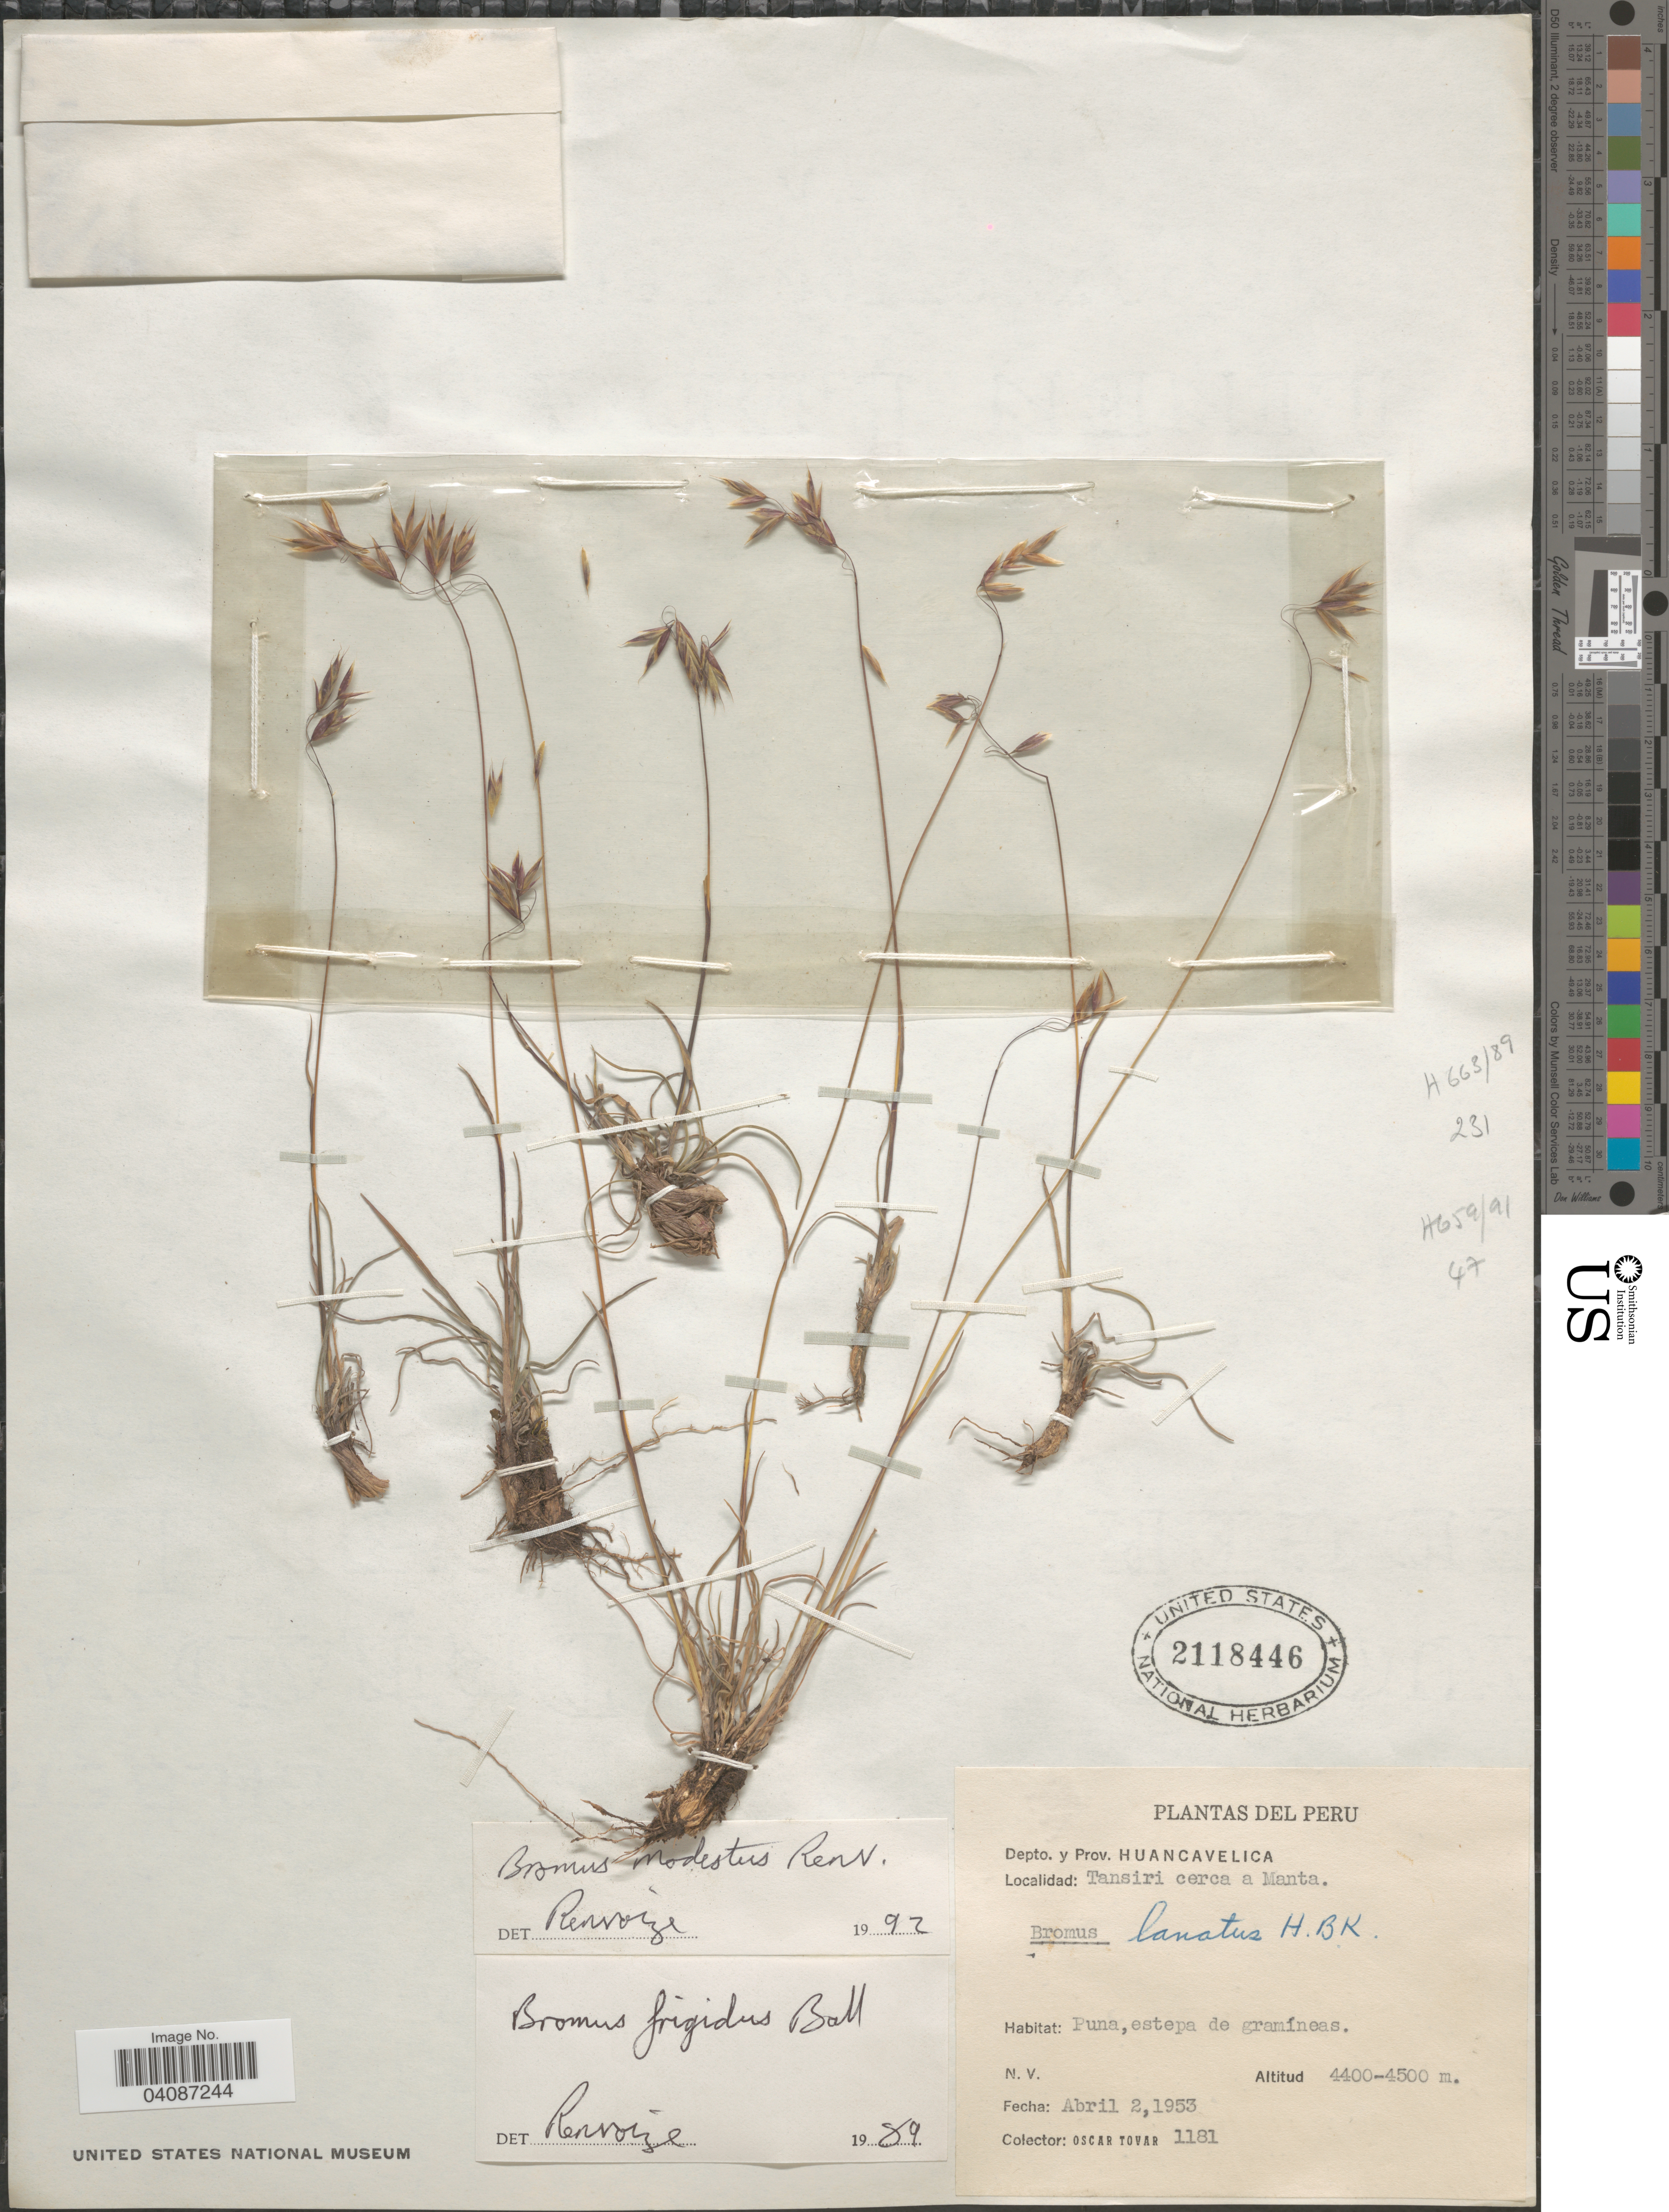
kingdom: Plantae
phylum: Tracheophyta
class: Liliopsida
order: Poales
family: Poaceae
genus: Bromus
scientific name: Bromus modestus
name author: Renvoize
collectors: Ó. Tovar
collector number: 1181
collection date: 1953-04-02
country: Peru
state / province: Huancavelica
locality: Depto. y Prov. Huancavelica. Tansiri cerca a Manta.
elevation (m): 4400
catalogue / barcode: US 2118446